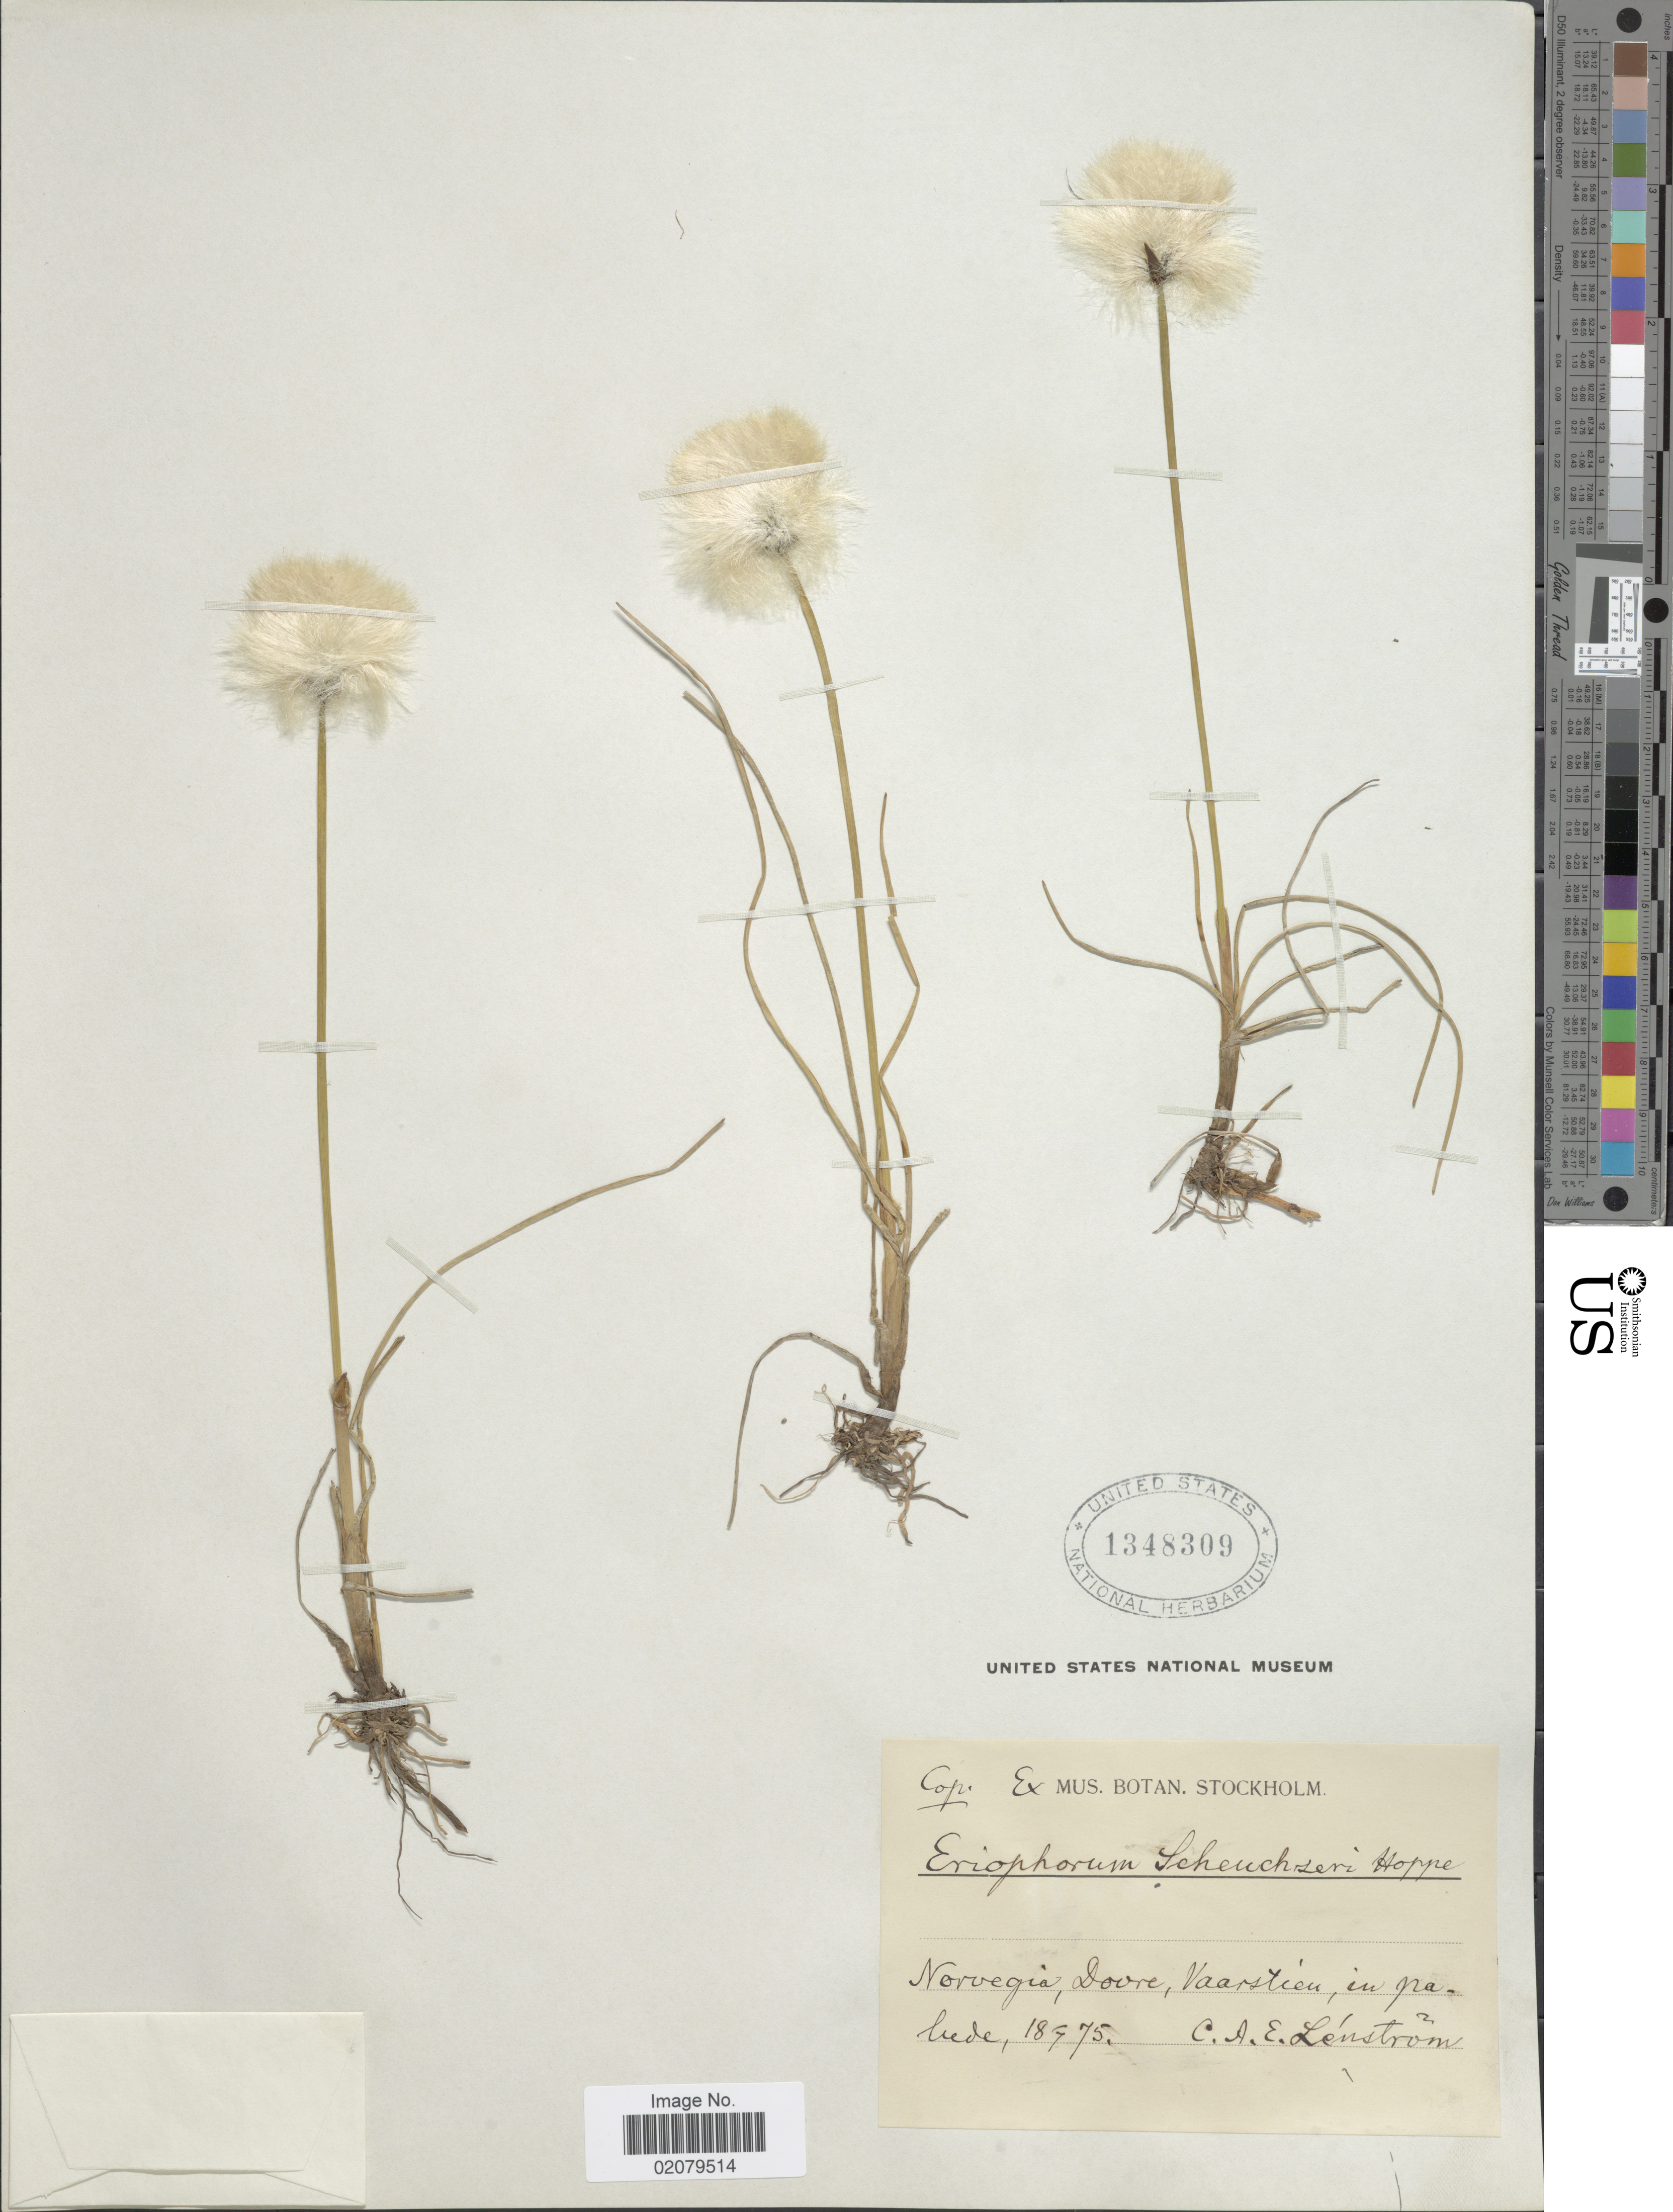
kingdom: Plantae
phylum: Tracheophyta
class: Liliopsida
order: Poales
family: Cyperaceae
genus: Eriophorum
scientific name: Eriophorum scheuchzeri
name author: Hoppe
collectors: C. A. Lénström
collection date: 1875-07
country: Norway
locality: Norvegia, Dovre, Vaarstien in palude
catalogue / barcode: US 1348309